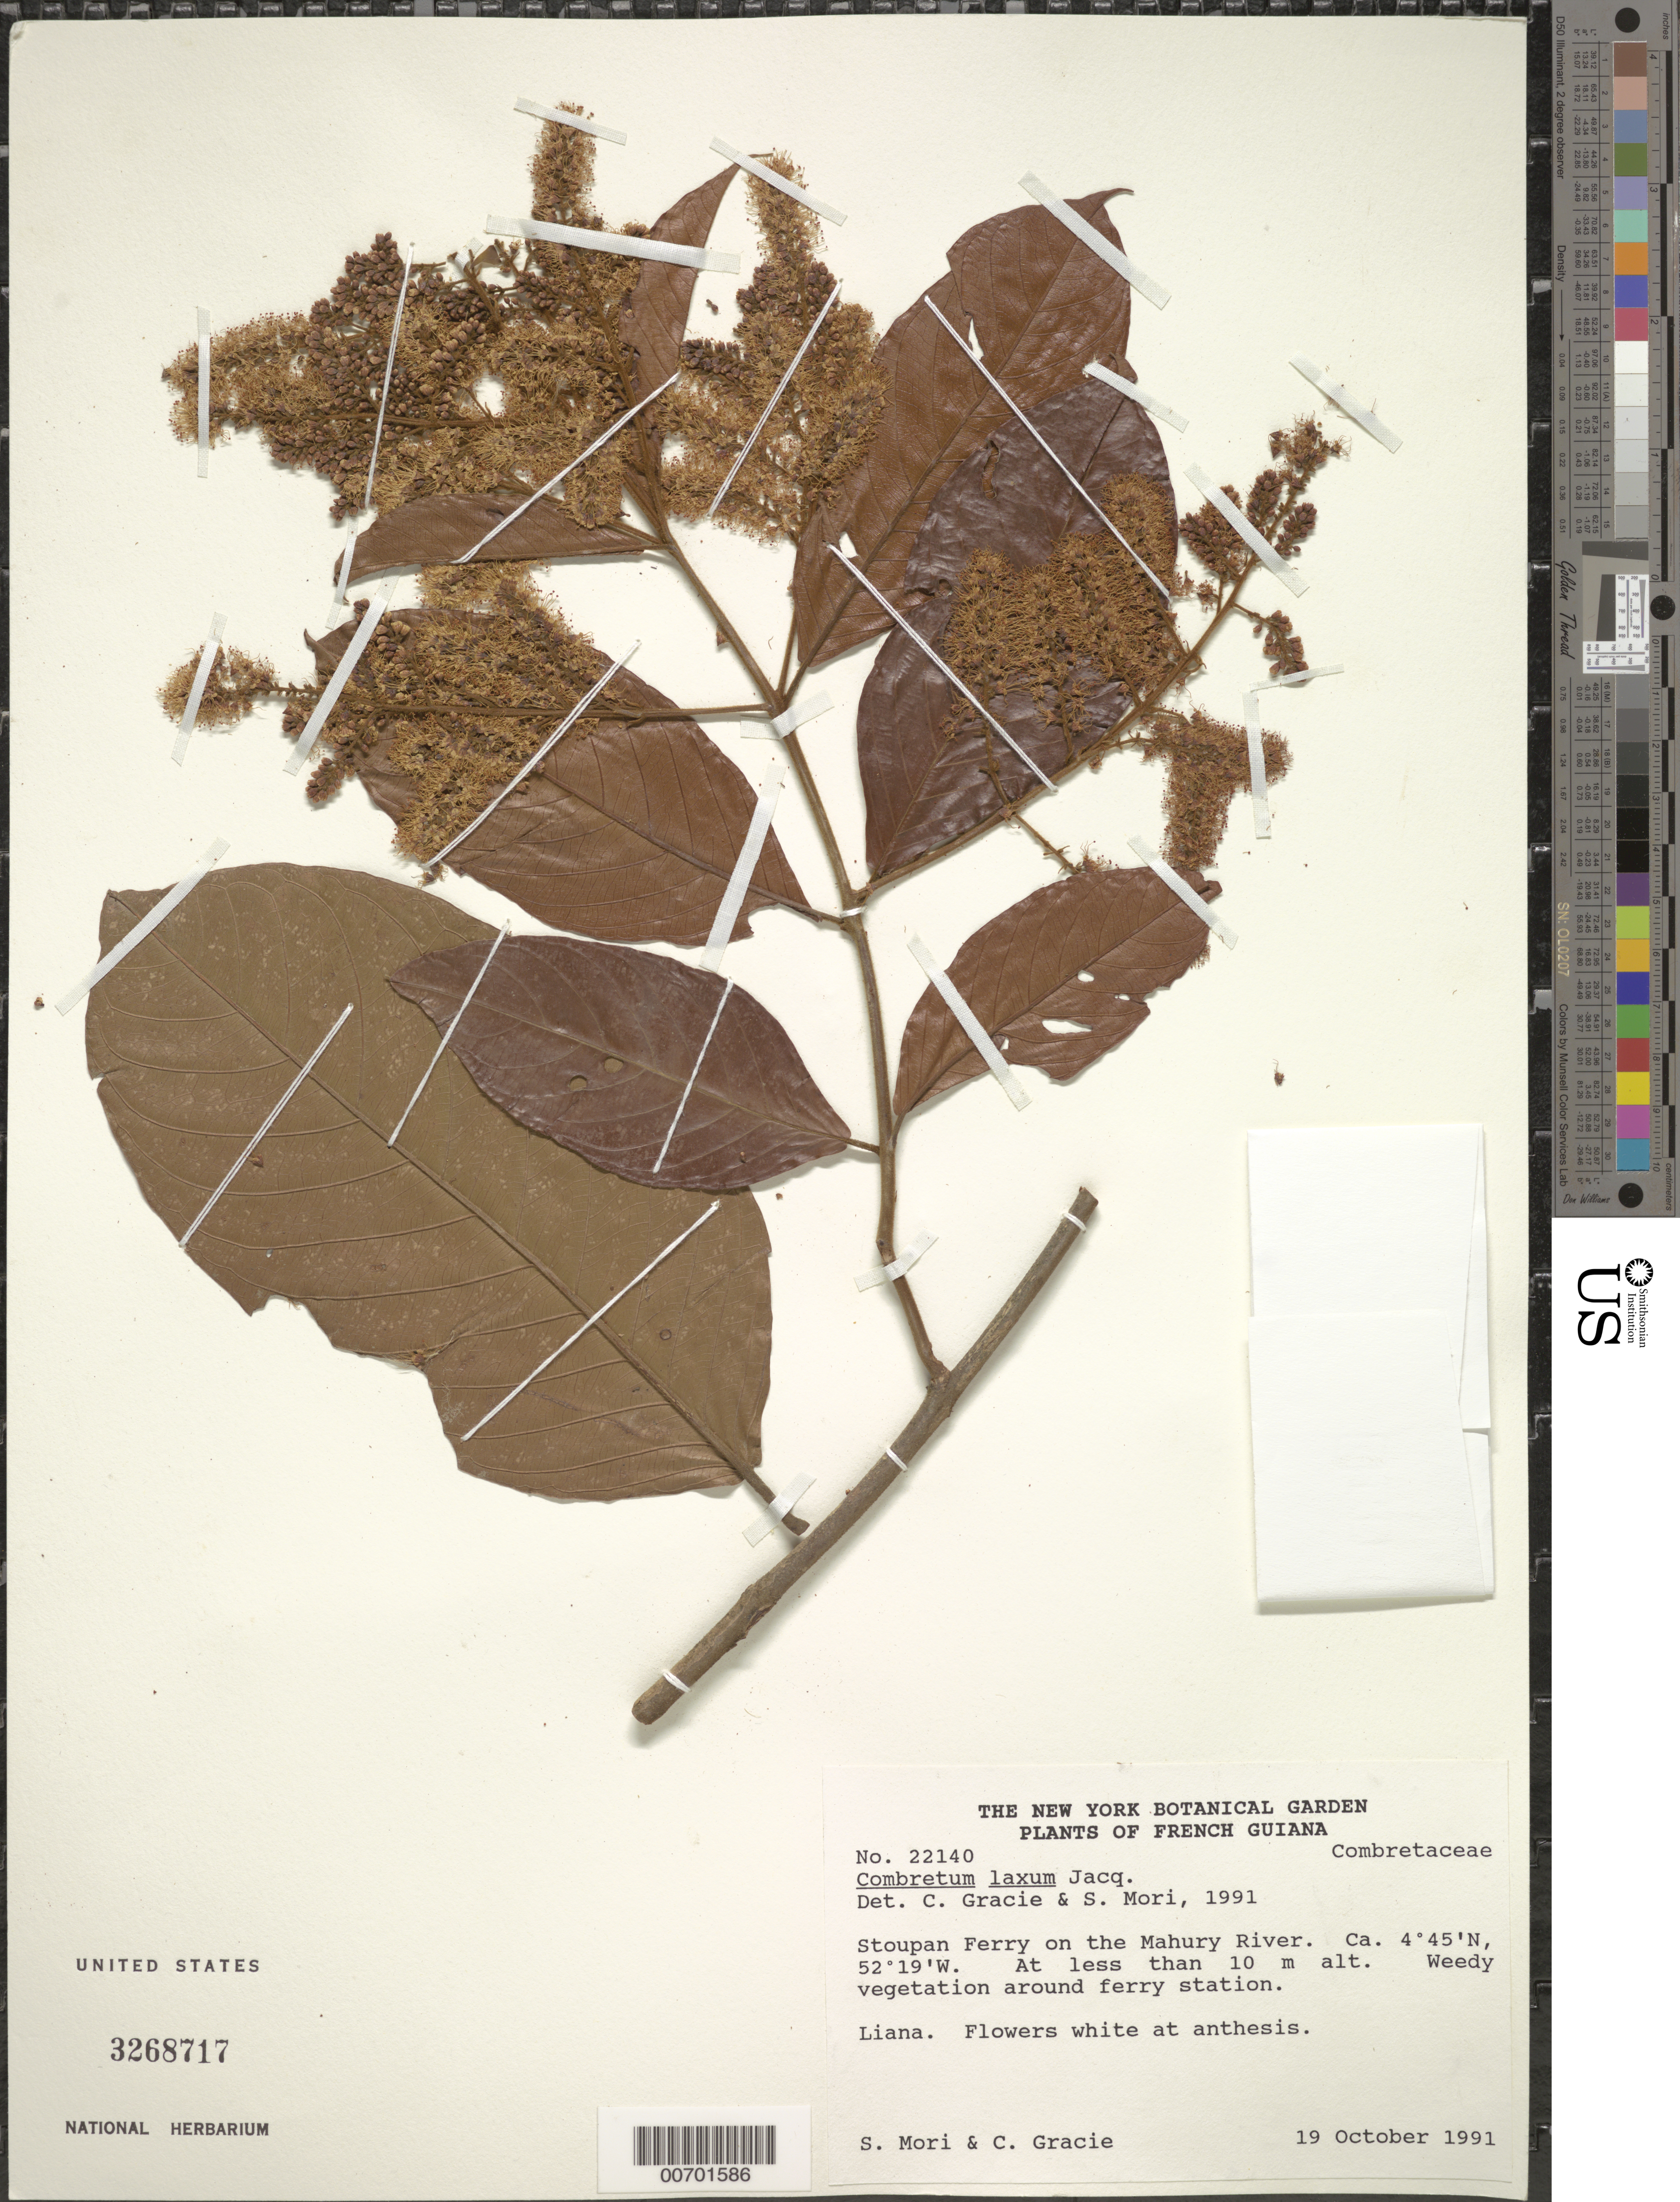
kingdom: Plantae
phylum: Tracheophyta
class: Magnoliopsida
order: Myrtales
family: Combretaceae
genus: Combretum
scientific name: Combretum laxum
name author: Jacq.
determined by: Gracie, Carol A.; Mori, Scott A.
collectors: S. Mori & C. A. Gracie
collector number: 22140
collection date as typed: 19-Oct-91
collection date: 1991-10-19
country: French Guiana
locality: Stoupan Ferry on the Mahury River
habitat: Weedy vegetation around ferry station.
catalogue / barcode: US 3268717